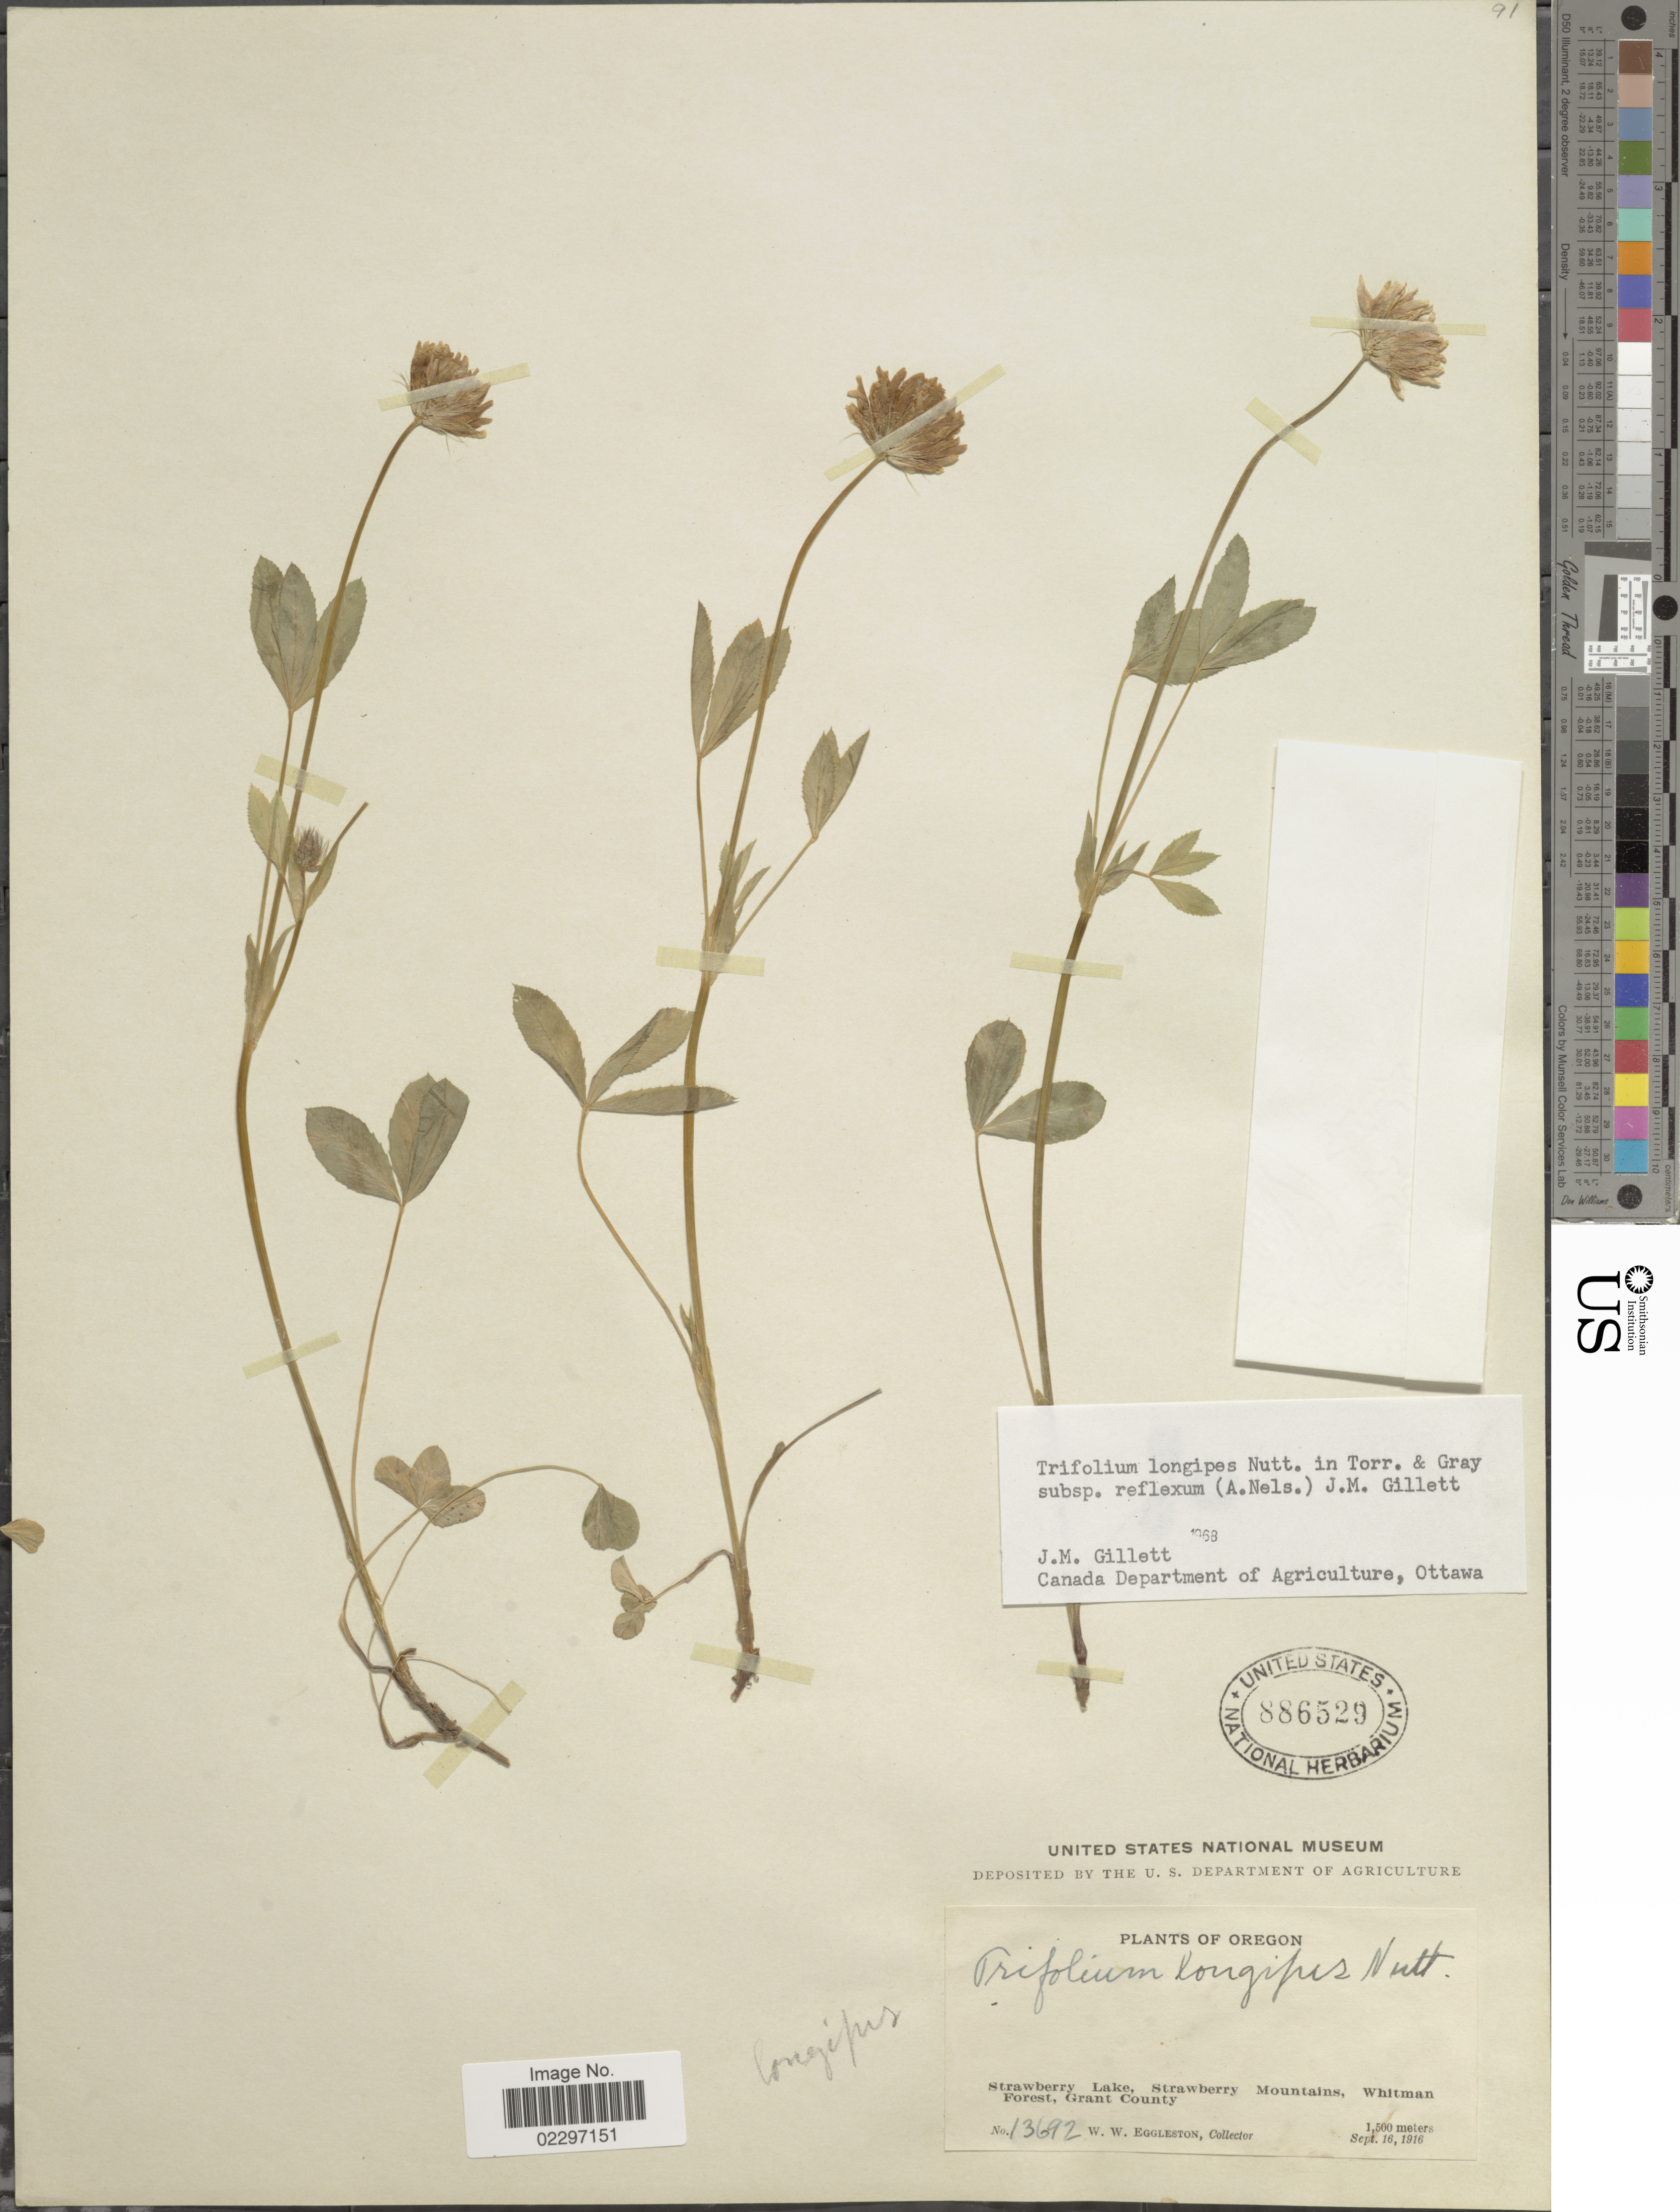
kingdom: Plantae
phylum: Tracheophyta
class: Magnoliopsida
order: Fabales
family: Fabaceae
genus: Trifolium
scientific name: Trifolium longipes subsp. reflexum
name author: (A. Nelson) J.M. Gillet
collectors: W. W. Eggleston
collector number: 13692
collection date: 1916-09-16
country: United States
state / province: Oregon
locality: Strawberry Lake, Strawberry Mountains, Whitman Forest, Grant County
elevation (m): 1500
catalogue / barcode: US 886529